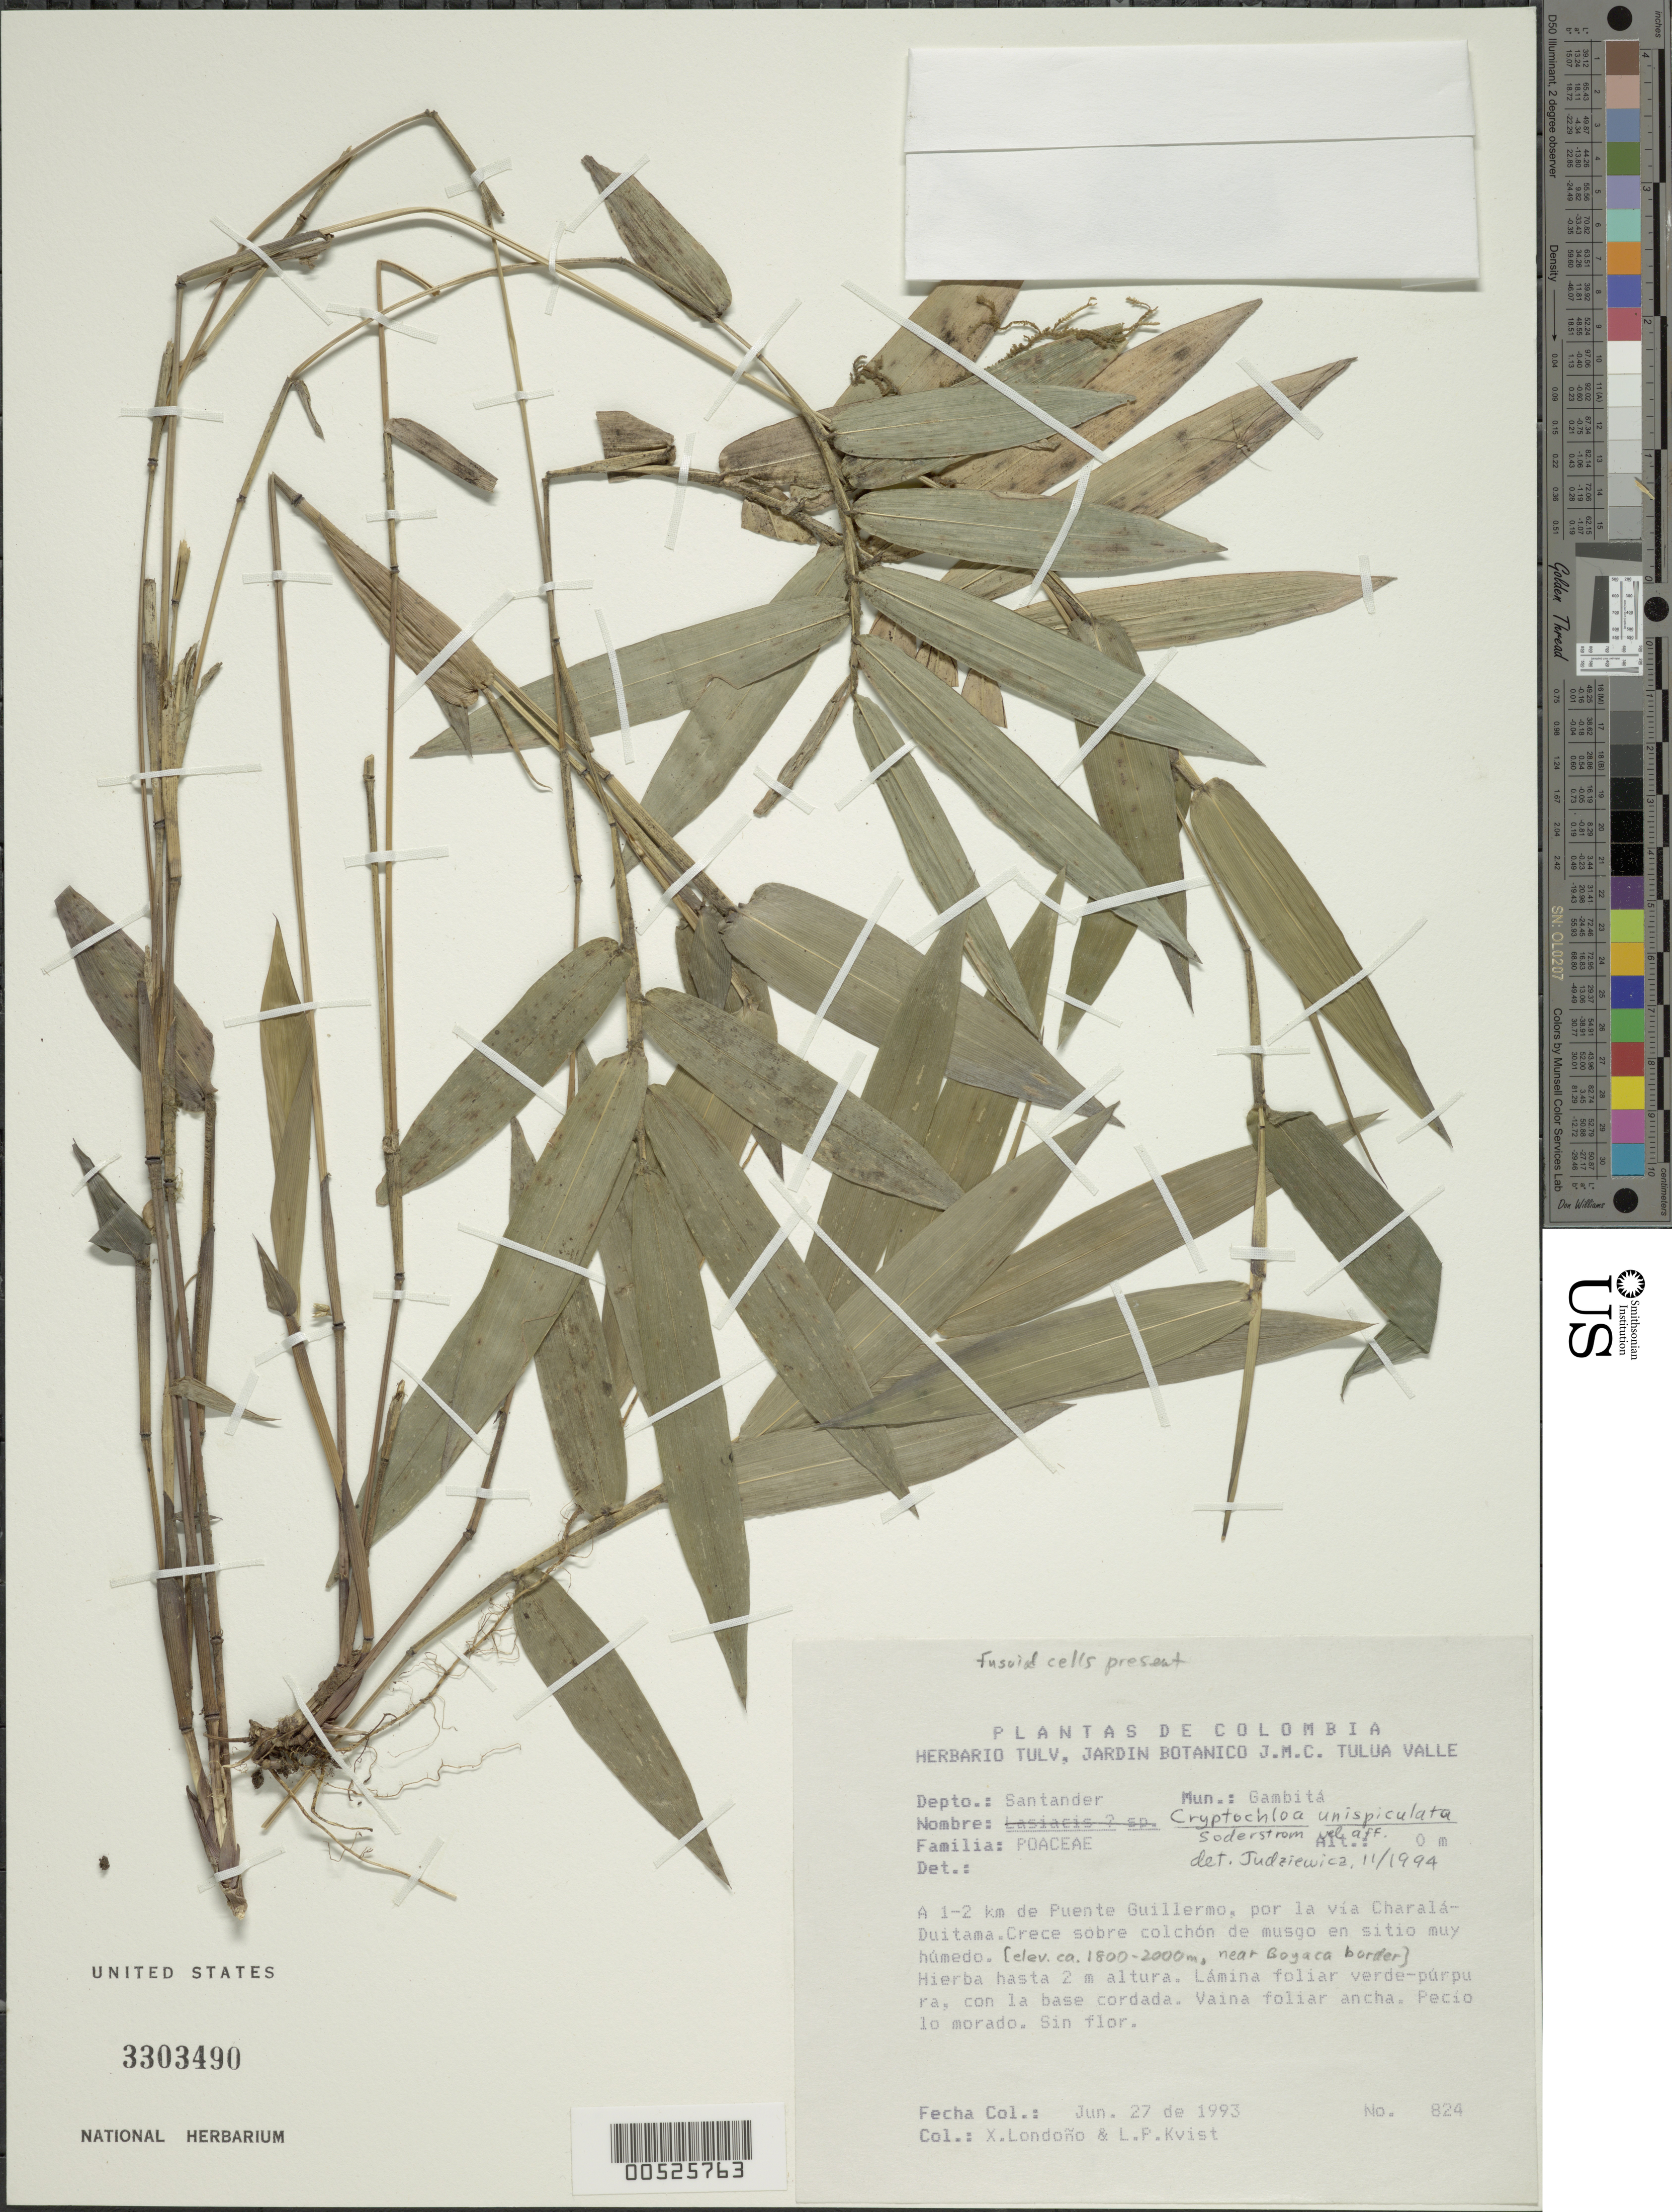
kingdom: Plantae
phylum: Tracheophyta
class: Liliopsida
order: Poales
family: Poaceae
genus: Cryptochloa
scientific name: Cryptochloa unispiculata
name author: Soderstr.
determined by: Judziewicz, E. J.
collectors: X. Londoño & L. P. Kvist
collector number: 824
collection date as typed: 27 Jun 1993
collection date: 1993-06-27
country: Colombia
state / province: Santander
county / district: Gámbita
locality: A 1 - 2 km de Puente Guillermo, por la via Charala - Duitama. (near Boyaca border)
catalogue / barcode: US 3303490